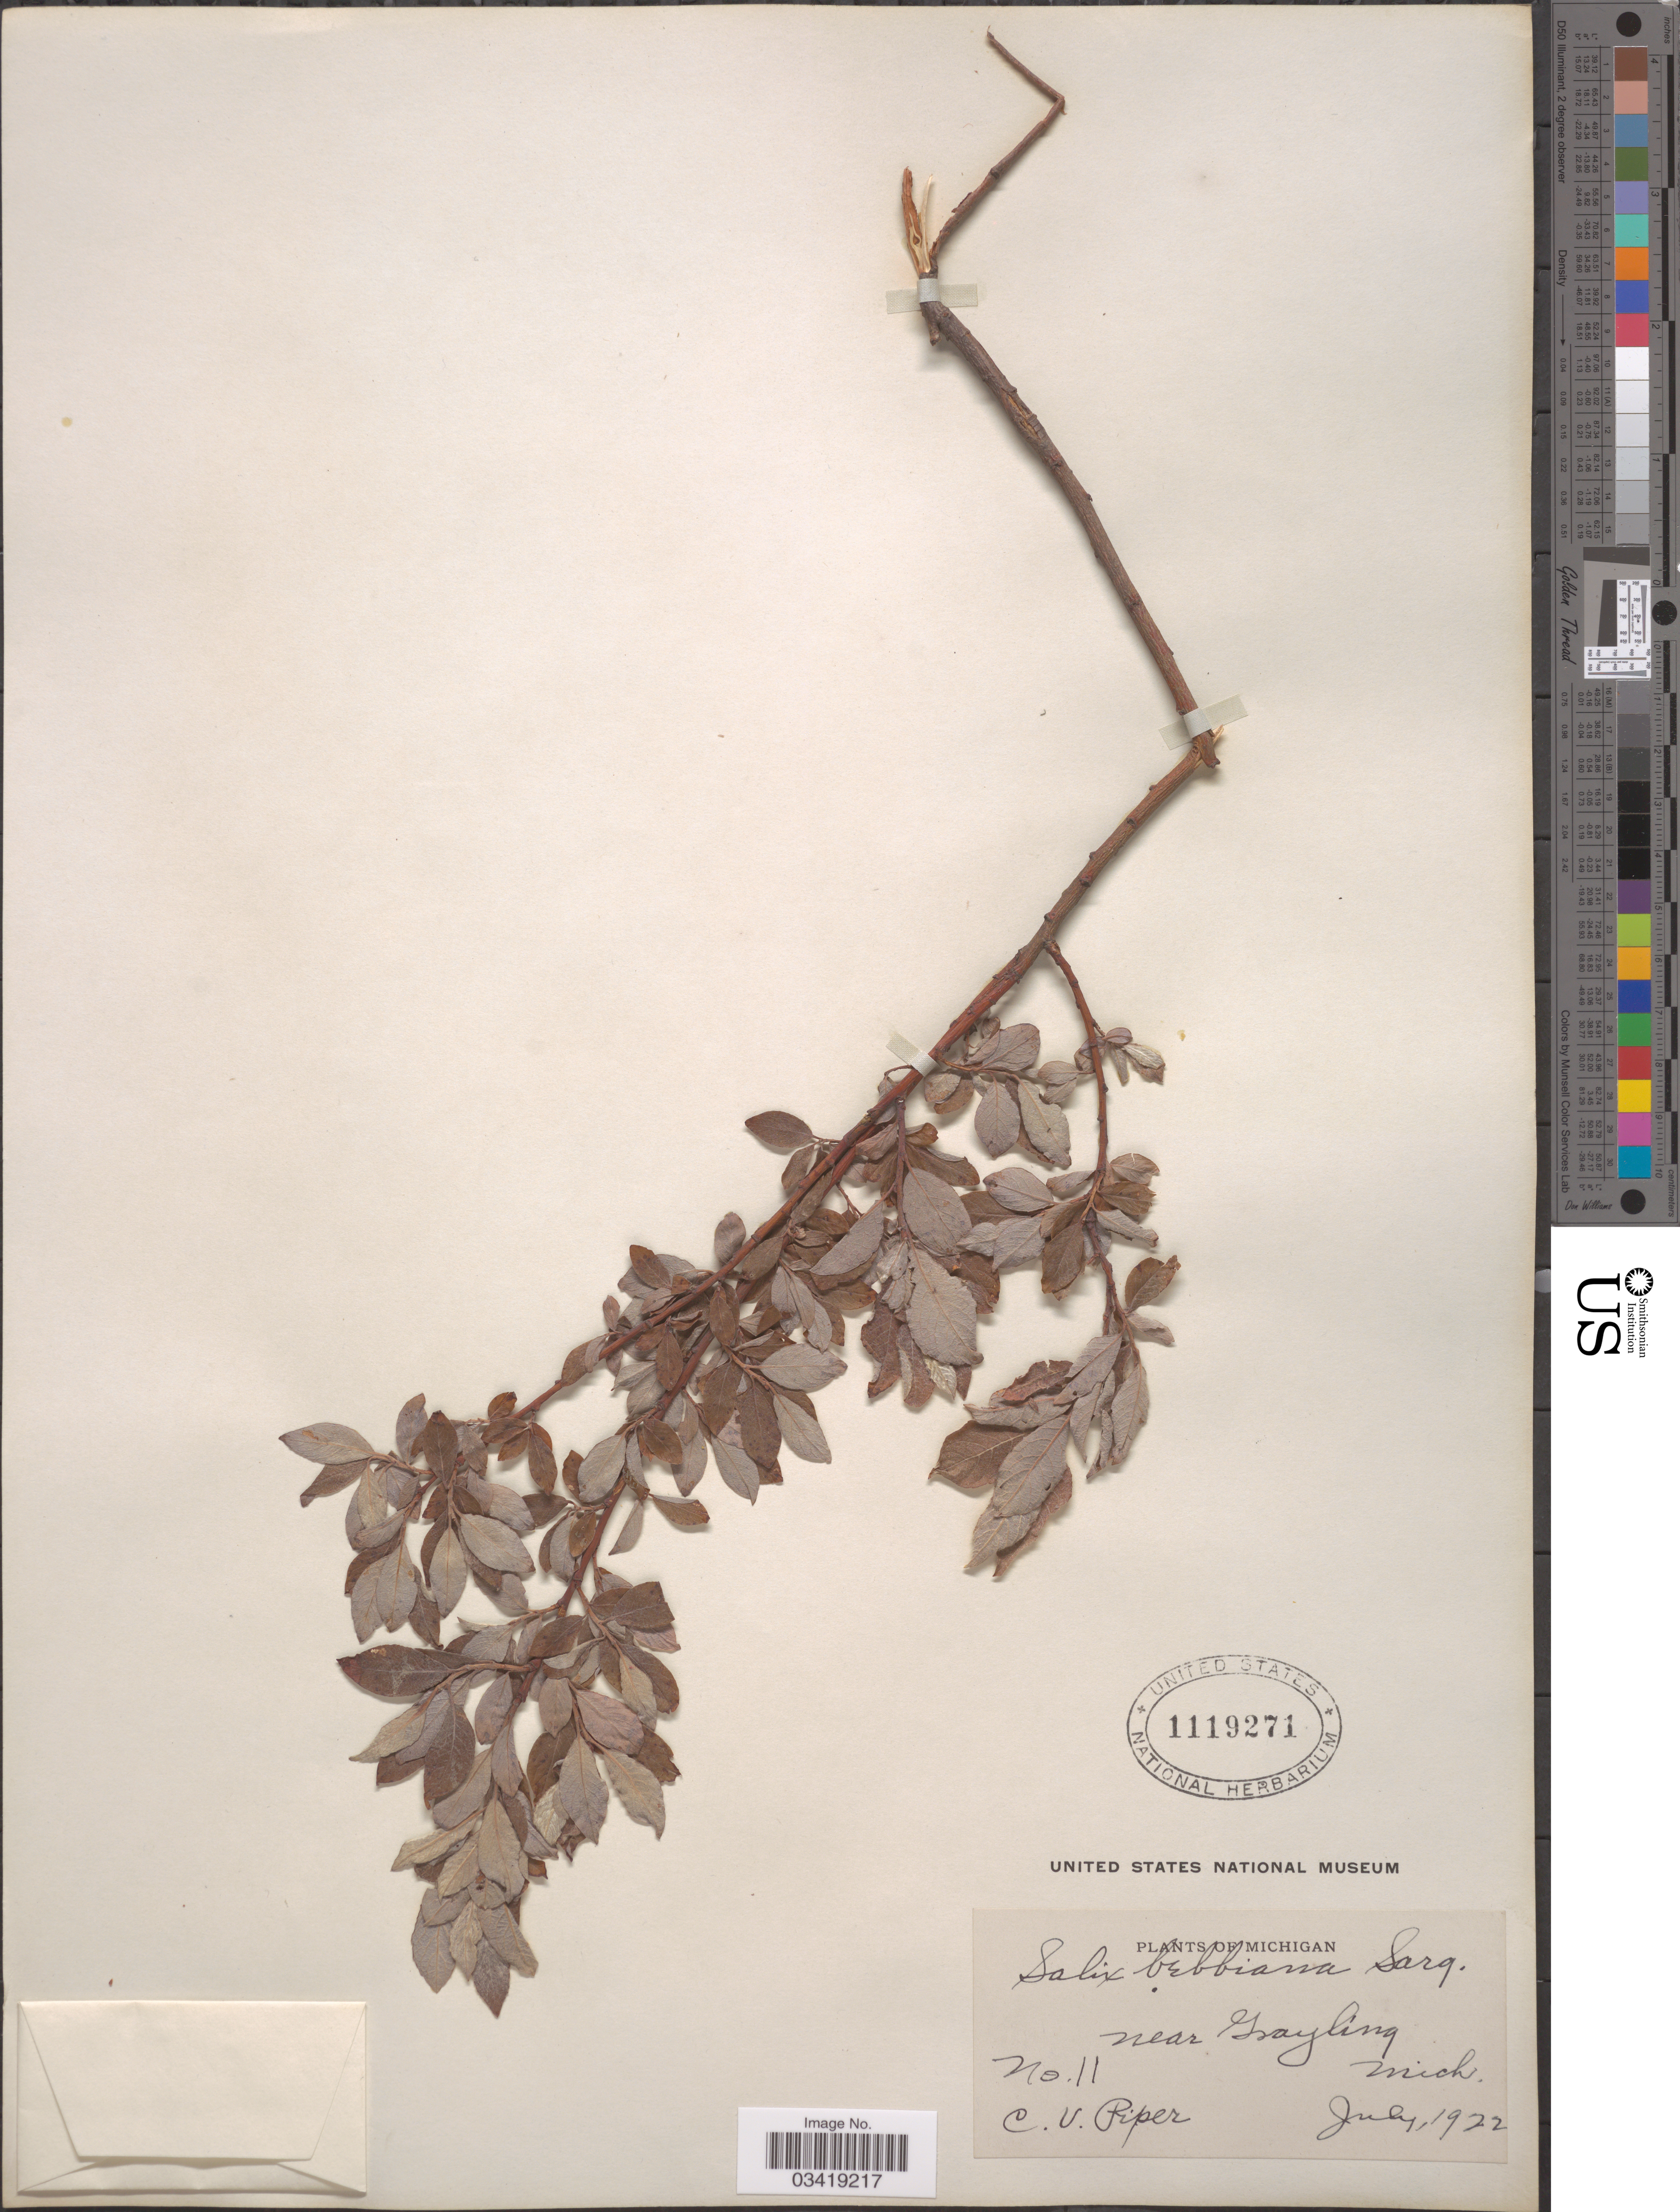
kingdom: Plantae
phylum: Tracheophyta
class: Magnoliopsida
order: Malpighiales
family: Salicaceae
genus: Salix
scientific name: Salix bebbiana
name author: Sarg.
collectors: C. V. Piper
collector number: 11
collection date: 1922-07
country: United States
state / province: Michigan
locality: Near Grayling.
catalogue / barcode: US 1119271